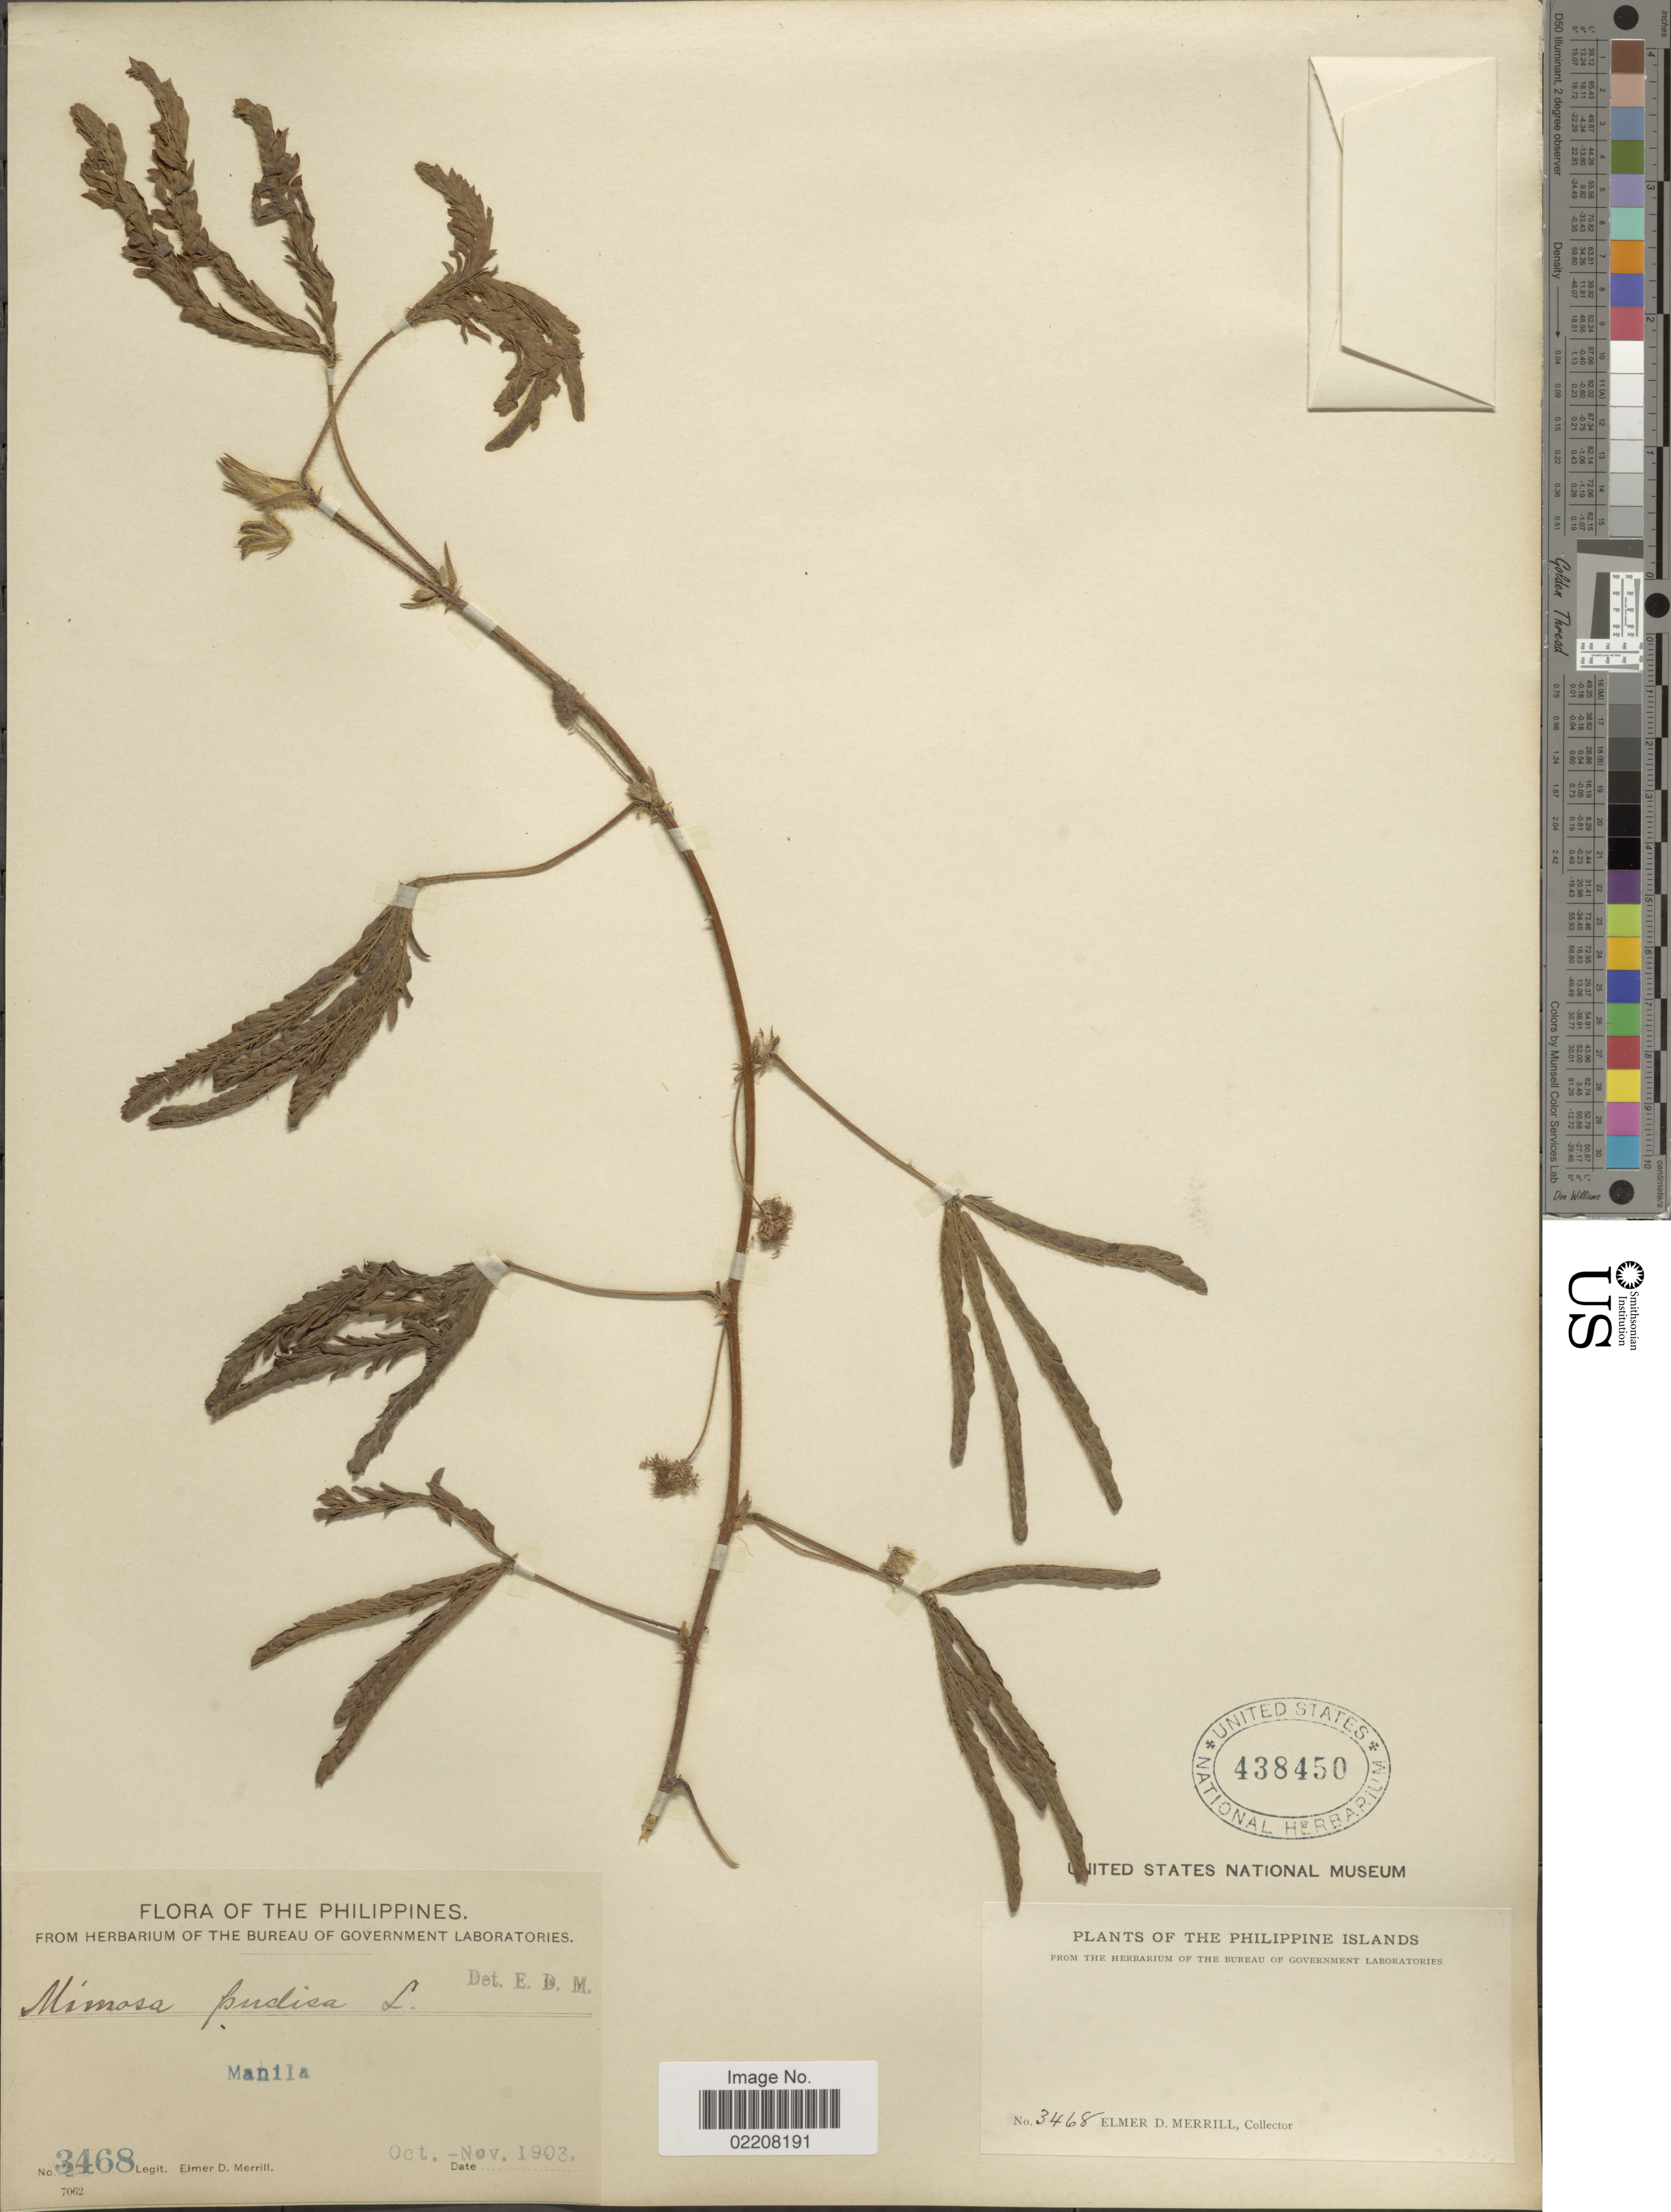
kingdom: Plantae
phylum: Tracheophyta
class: Magnoliopsida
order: Fabales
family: Fabaceae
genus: Mimosa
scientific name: Mimosa sp.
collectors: E. D. Merrill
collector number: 3468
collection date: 1903-10/1903-11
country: Philippines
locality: Manila. Philippine Islands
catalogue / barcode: US 438450